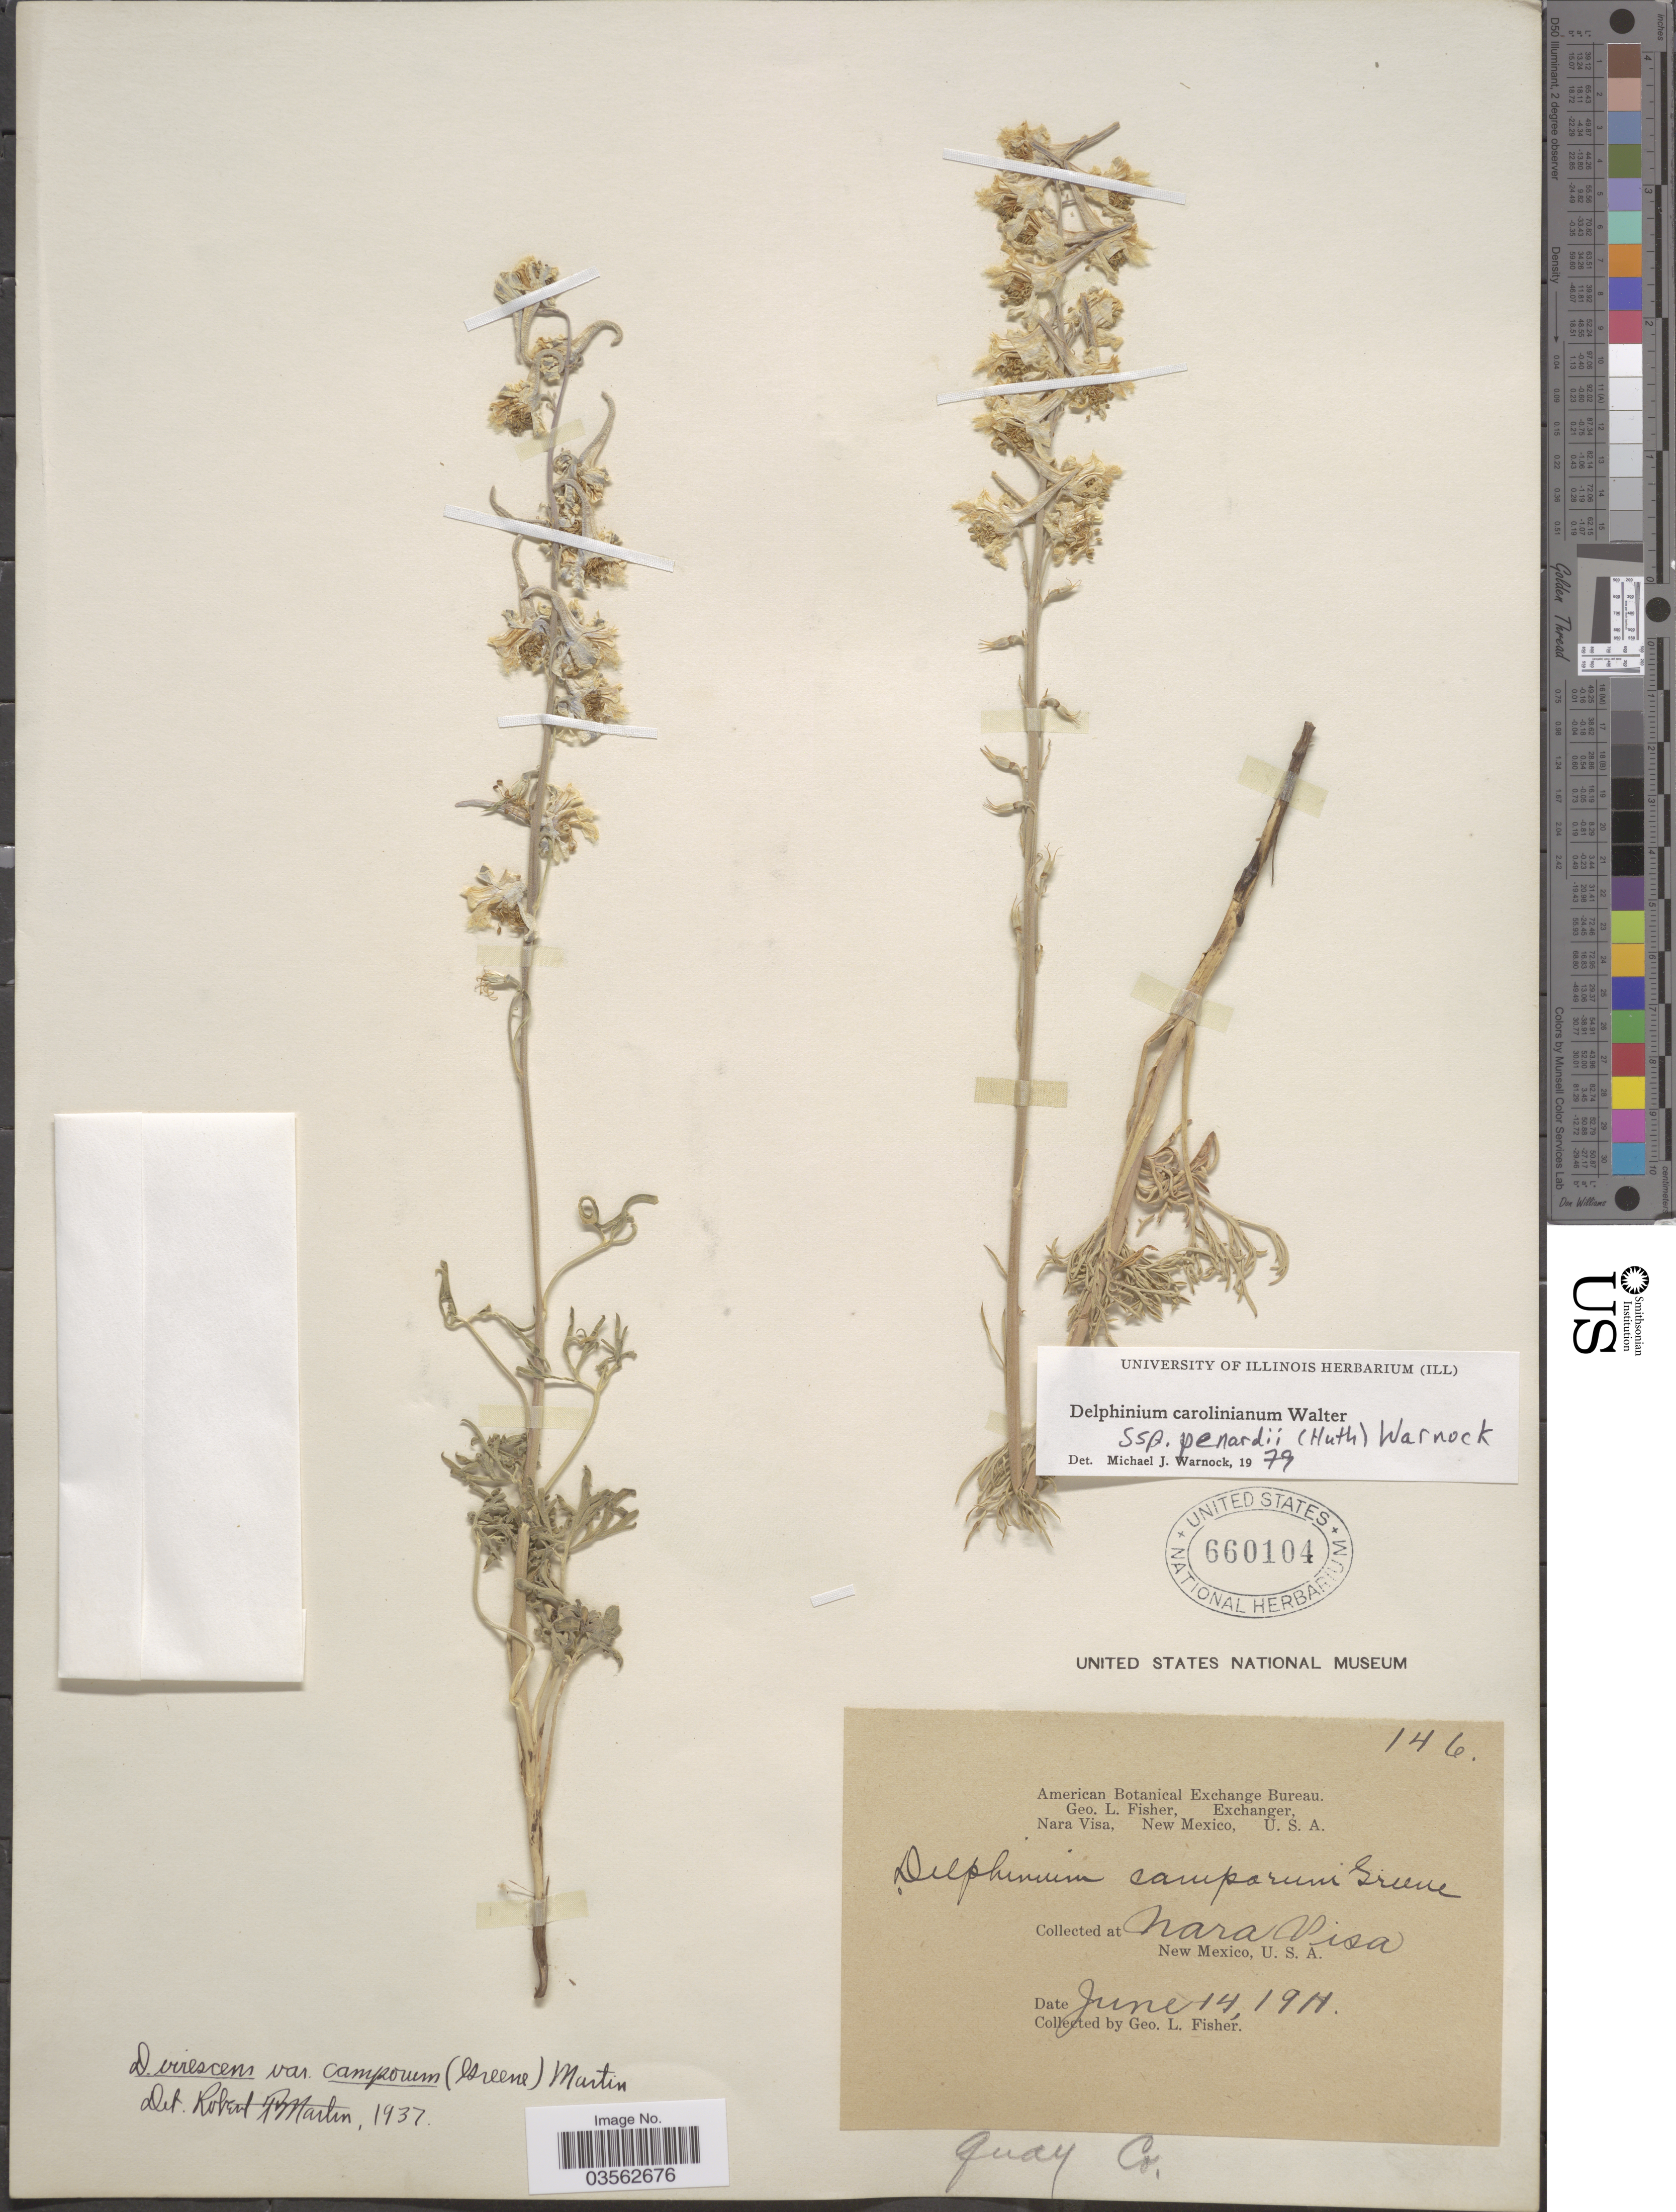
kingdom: Plantae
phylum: Tracheophyta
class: Magnoliopsida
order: Ranunculales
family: Ranunculaceae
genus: Delphinium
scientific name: Delphinium carolinianum subsp. penardii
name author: (Huth) M.J. Warnock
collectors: G. L. Fisher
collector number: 146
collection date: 1911-06-14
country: United States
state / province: New Mexico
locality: Nara Visa. U.S.A. Quay Co.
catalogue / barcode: US 660104